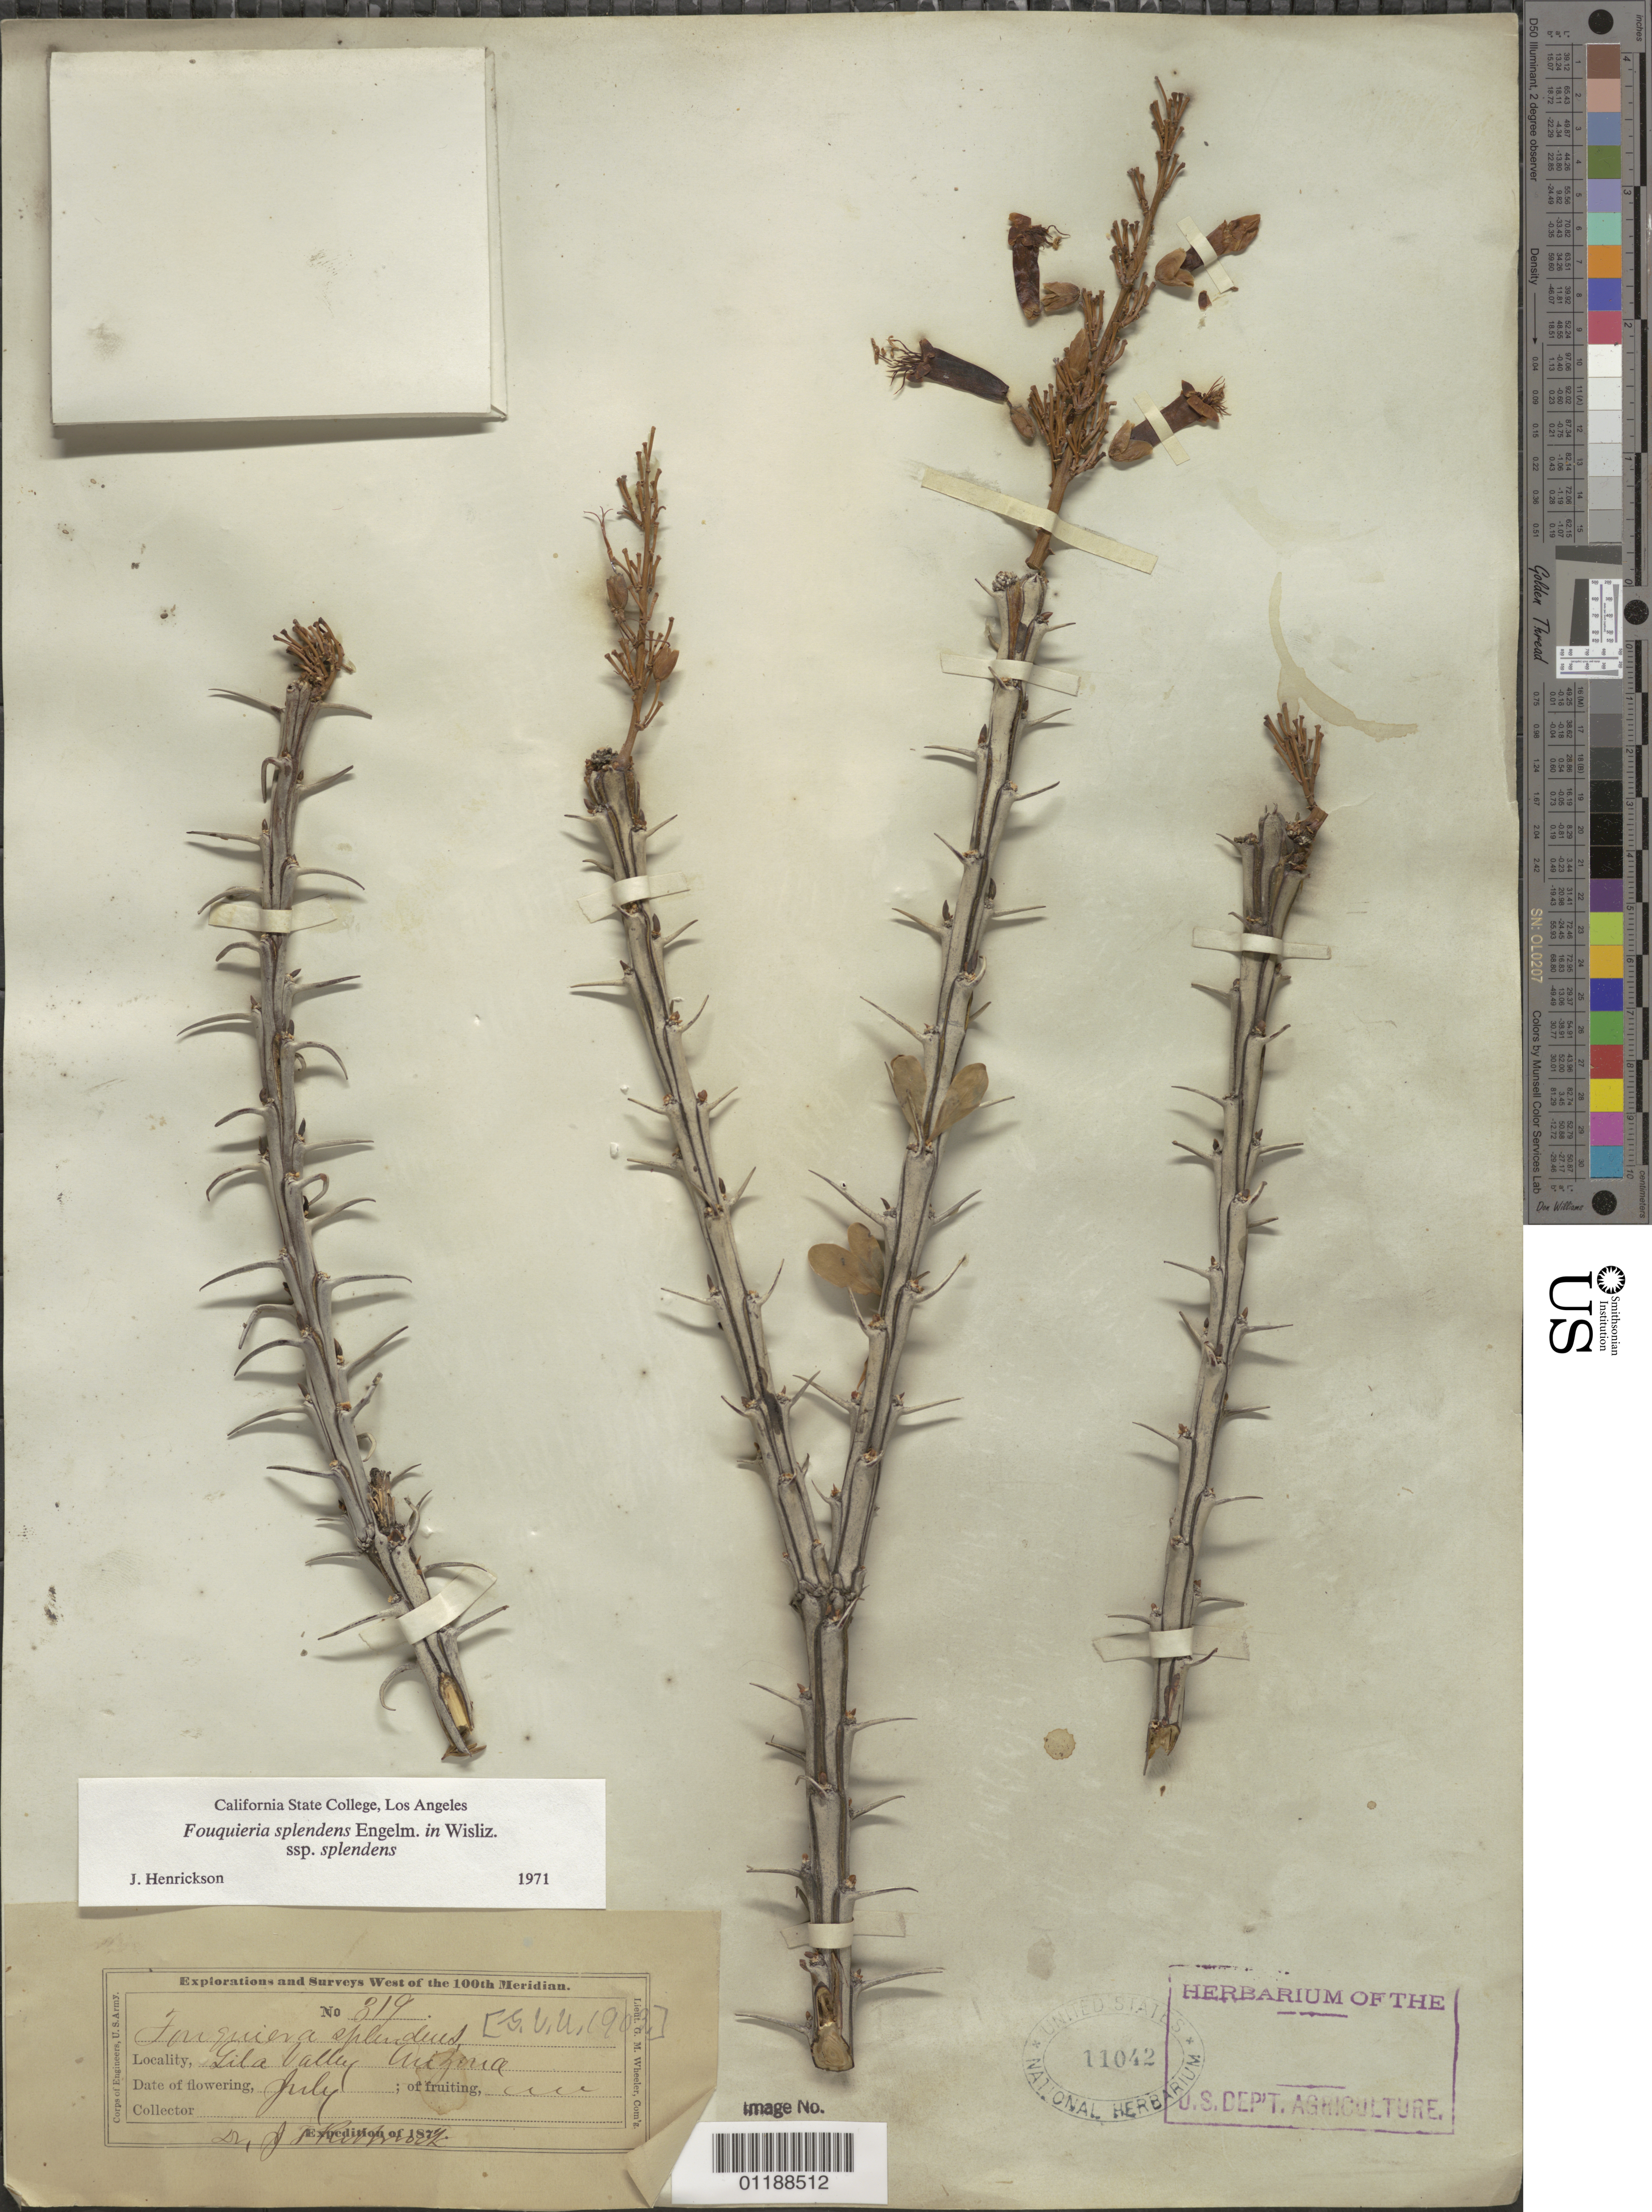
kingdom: Plantae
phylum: Tracheophyta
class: Magnoliopsida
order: Ericales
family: Fouquieriaceae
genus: Fouquieria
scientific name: Fouquieria splendens subsp. splendens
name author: Engelm.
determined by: Henrickson, James, (CSLA), California State University at Los Angeles (UNITED STATES)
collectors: J. T. Rothrock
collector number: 319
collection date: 1875-07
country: United States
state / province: Arizona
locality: Gila Valley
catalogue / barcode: US 11042